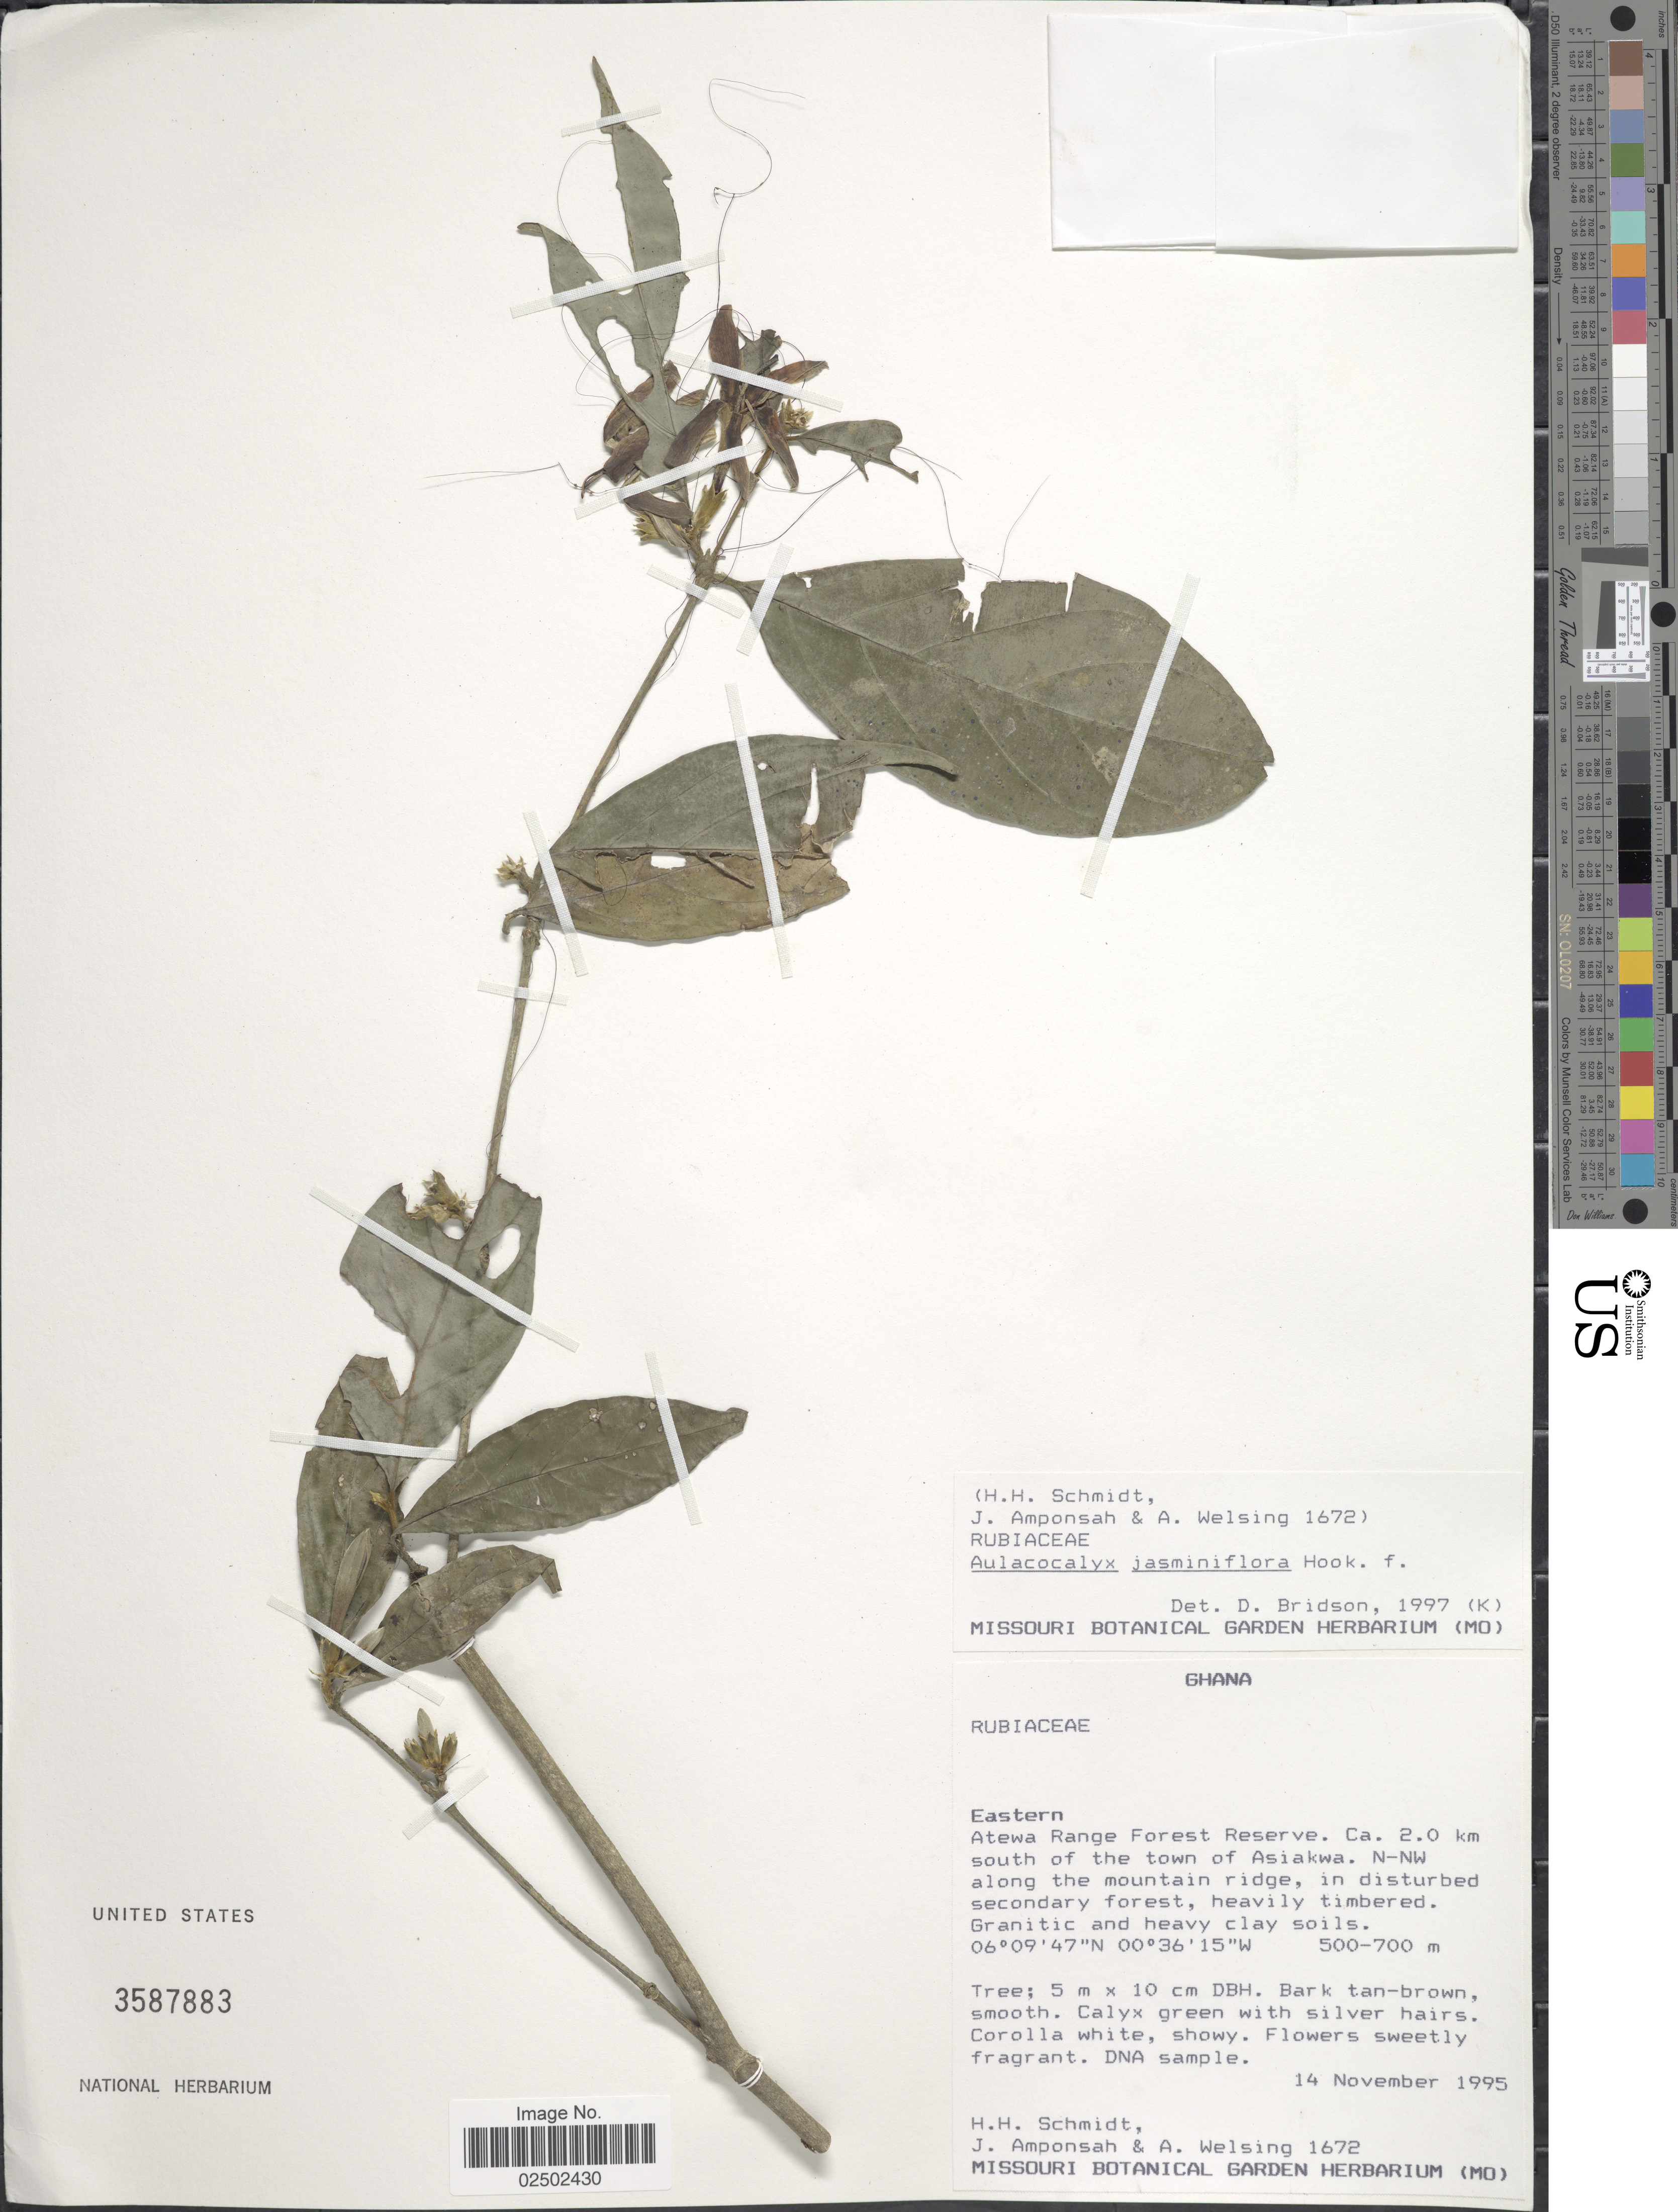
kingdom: Plantae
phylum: Tracheophyta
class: Magnoliopsida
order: Gentianales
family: Rubiaceae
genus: Aulacocalyx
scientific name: Aulacocalyx jasminiflora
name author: Hook. f.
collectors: H. H. Schmidt, J. Amponsah & A. Welsing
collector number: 1672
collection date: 1995-11-14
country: Ghana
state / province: Eastern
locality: Atewa Range Forest Reserve, Ca. 2.0 km south of the town of Asiakwa. N-NW along the mountain ridge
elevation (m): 500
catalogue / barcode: US 3587883